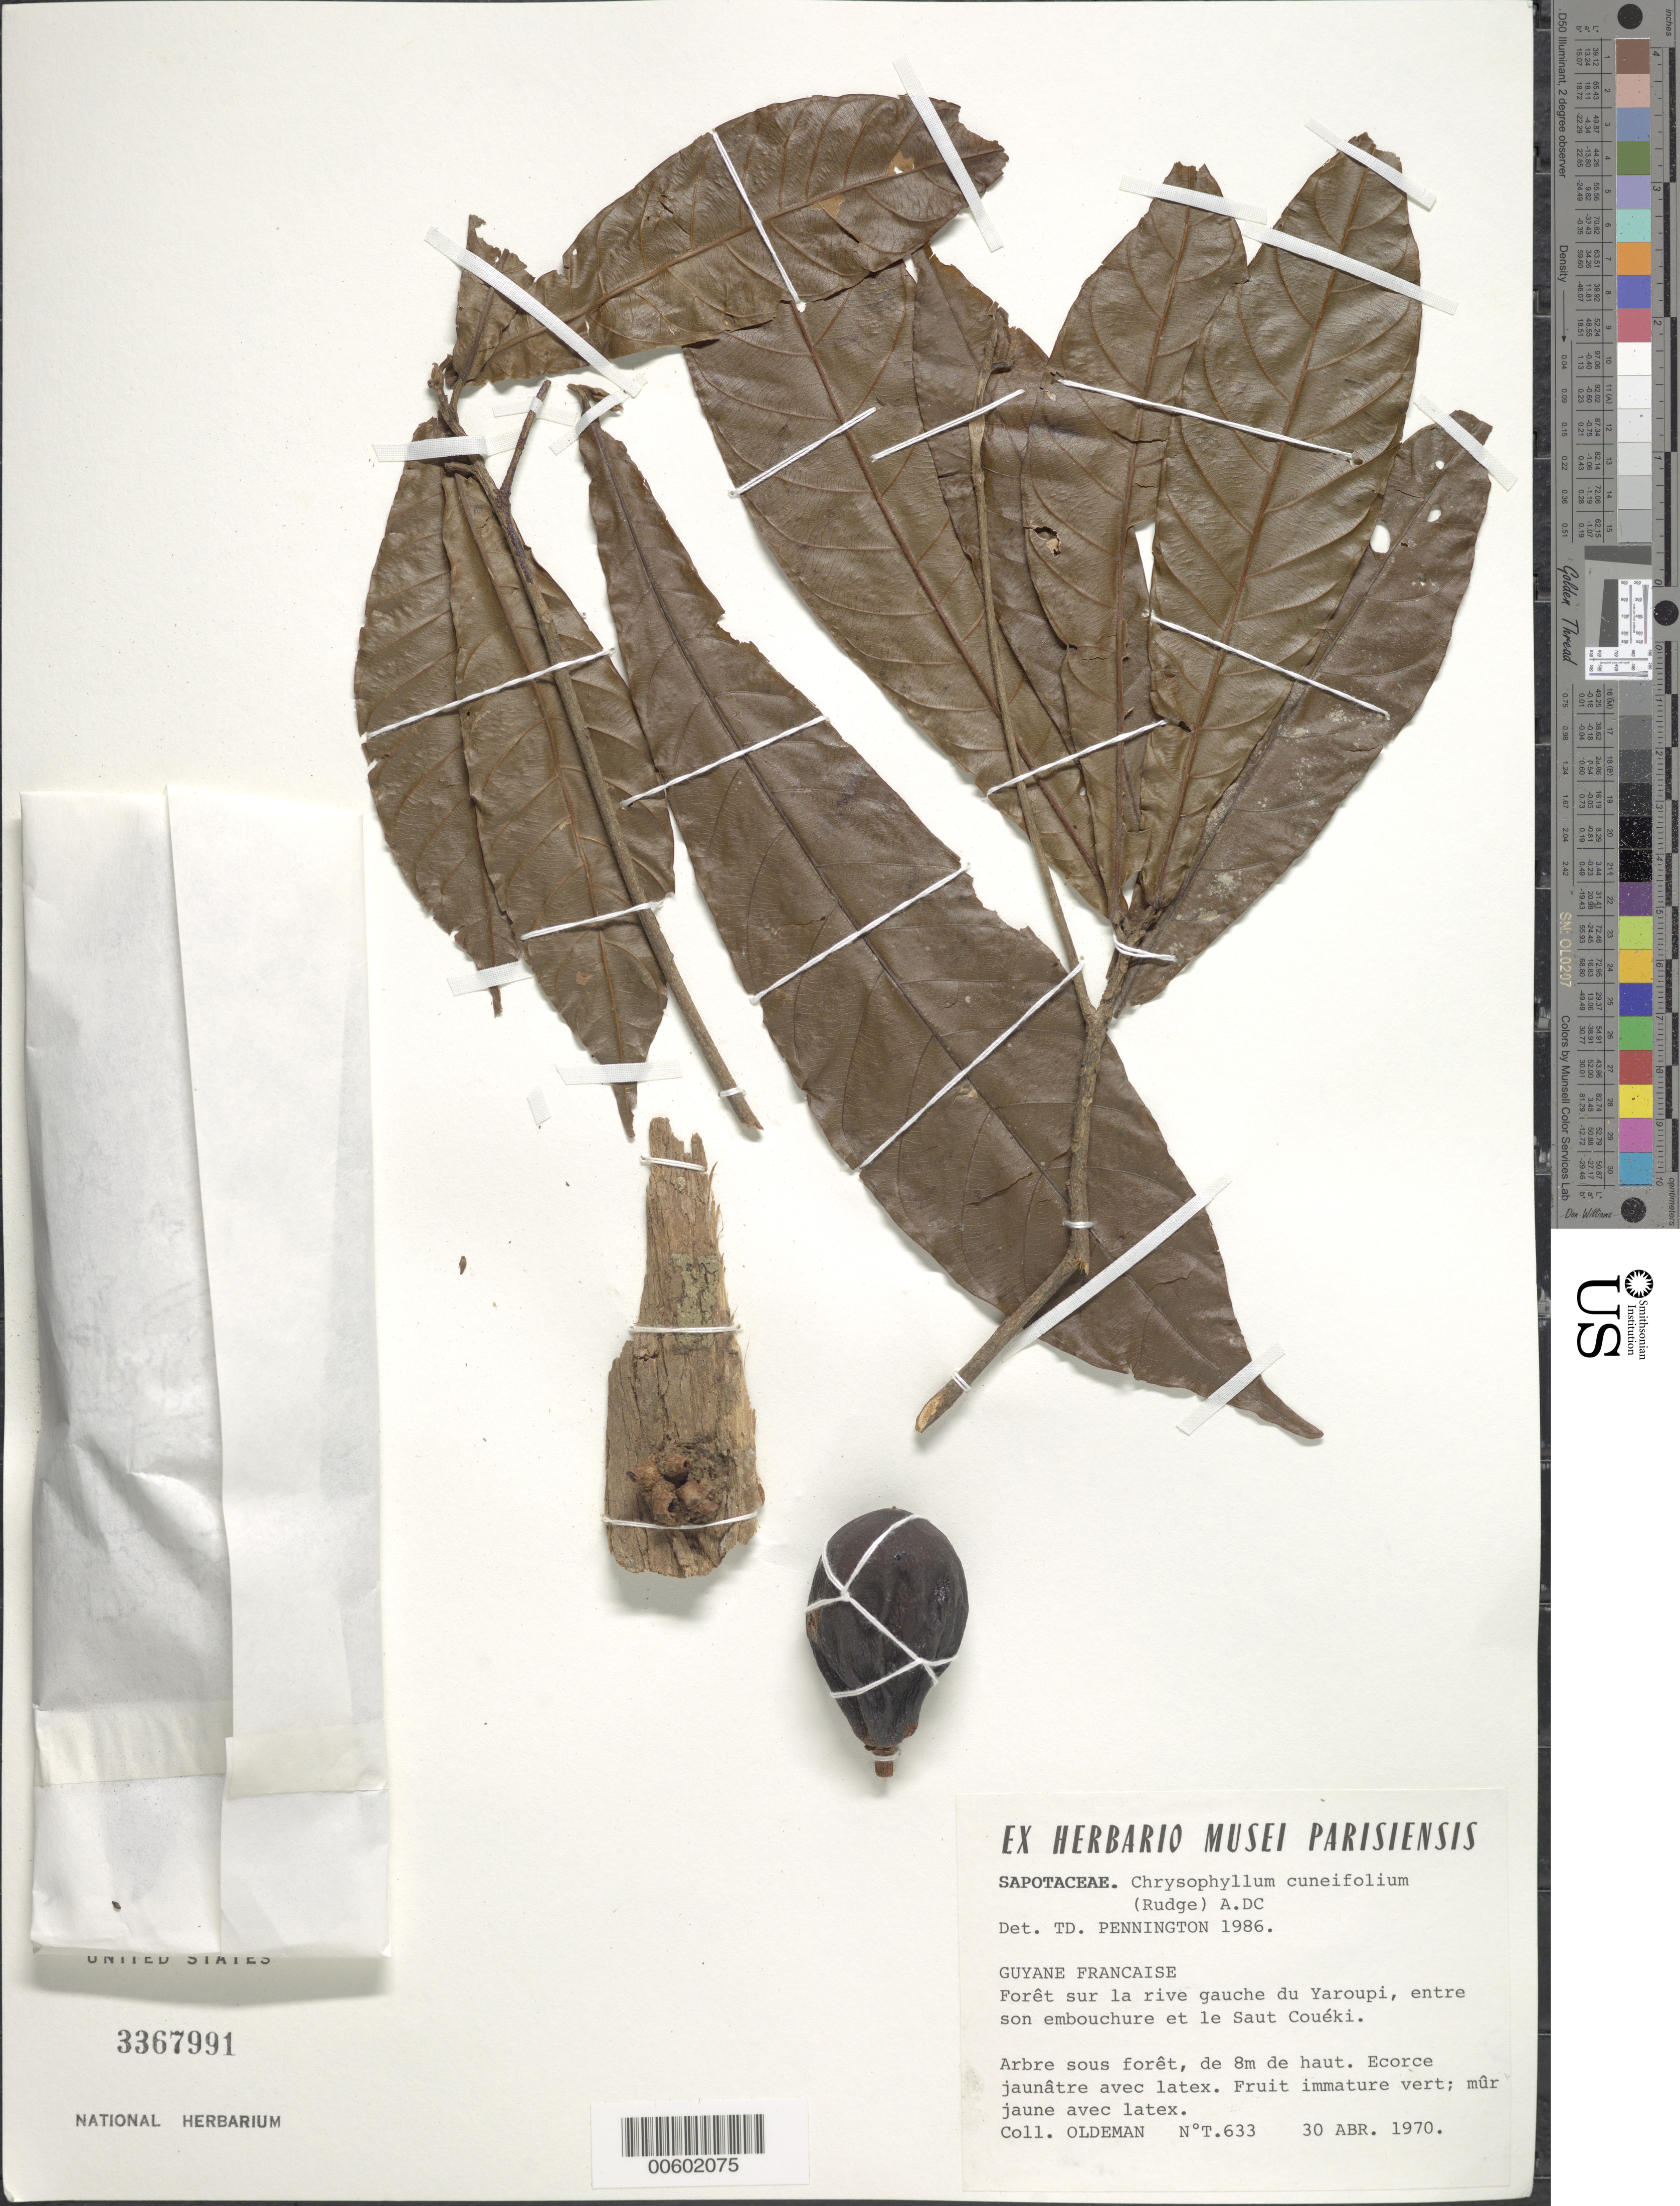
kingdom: Plantae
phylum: Tracheophyta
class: Magnoliopsida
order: Ericales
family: Sapotaceae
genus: Chrysophyllum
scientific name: Chrysophyllum cuneifolium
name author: (Rudge) A. DC.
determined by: Pennington, T. D., (K)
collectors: R. Oldeman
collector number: T 633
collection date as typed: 30-Apr-70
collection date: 1970-04-30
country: French Guiana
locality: Rivière Yaroupi, entre son embouchure et le Saut Couéki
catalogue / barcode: US 3367991